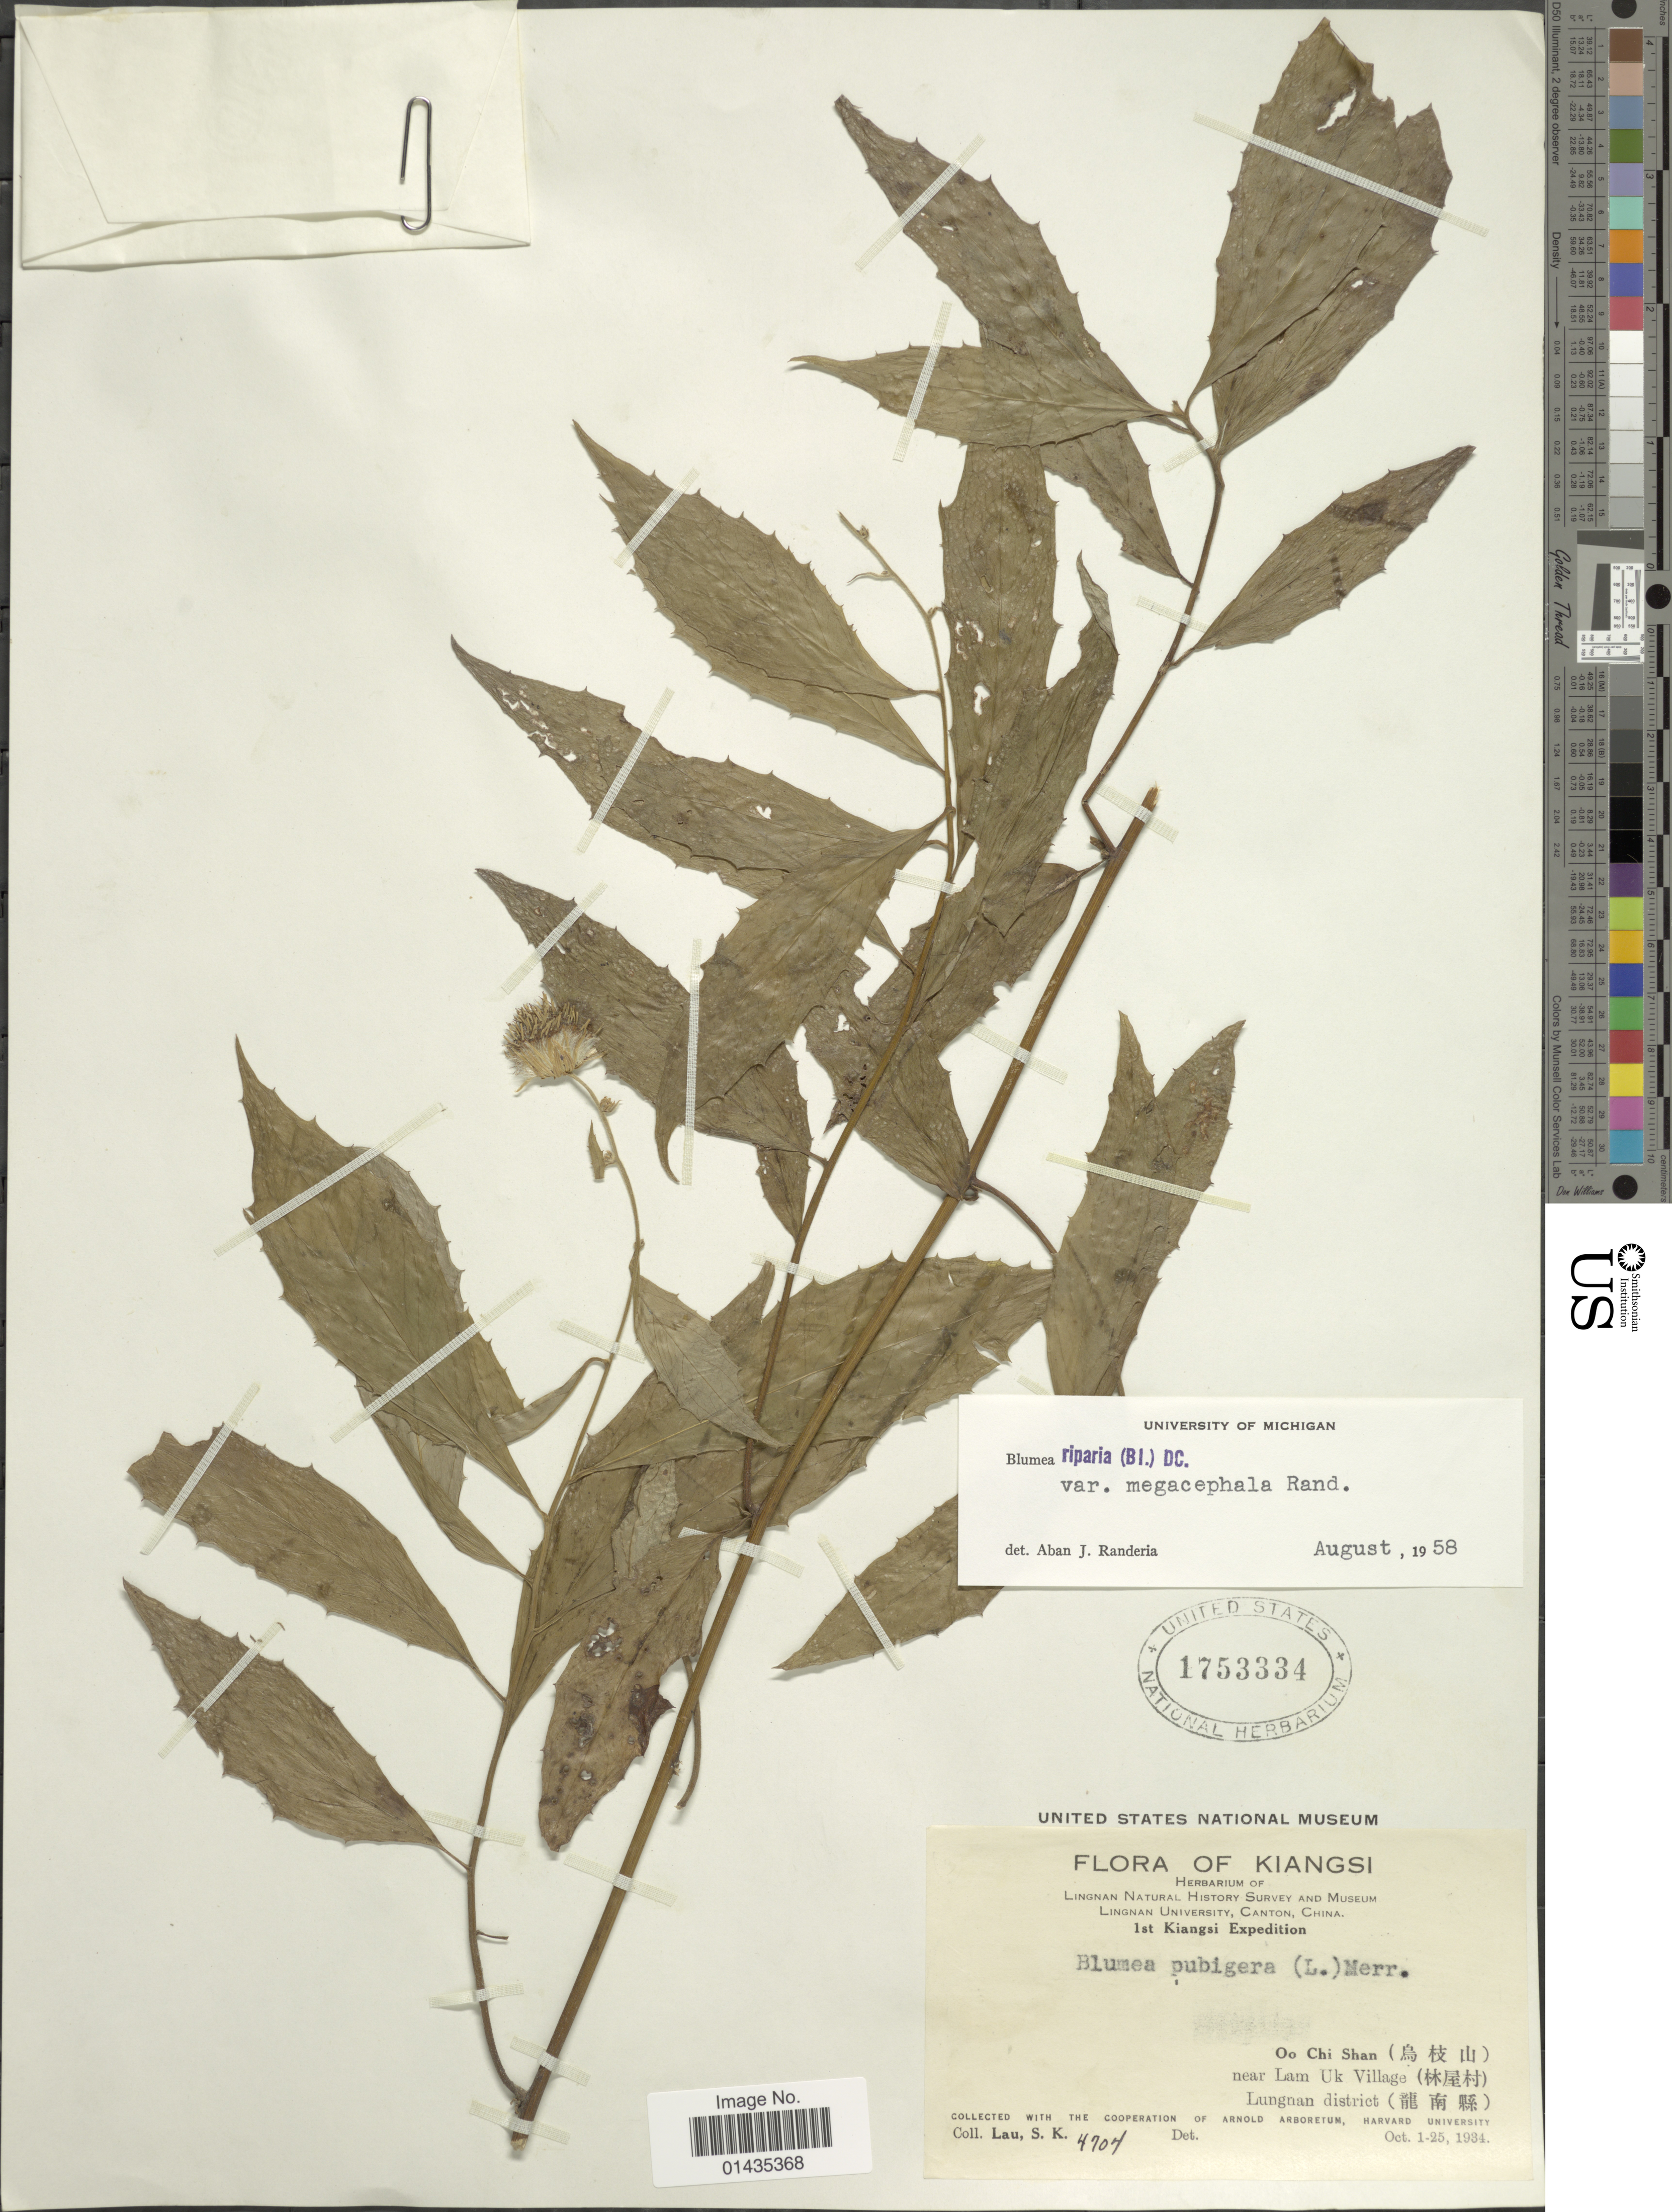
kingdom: Plantae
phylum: Tracheophyta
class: Magnoliopsida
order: Asterales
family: Asteraceae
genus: Blumea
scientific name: Blumea riparia var. megacephala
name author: Randeria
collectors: S. K. Lau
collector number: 4704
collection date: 1934-10-01/1934-10-25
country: China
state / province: Jiangxi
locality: Kiangsi, Oo Chi Shan, near Lam Uk Village, Lungnan district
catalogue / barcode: US 1753334